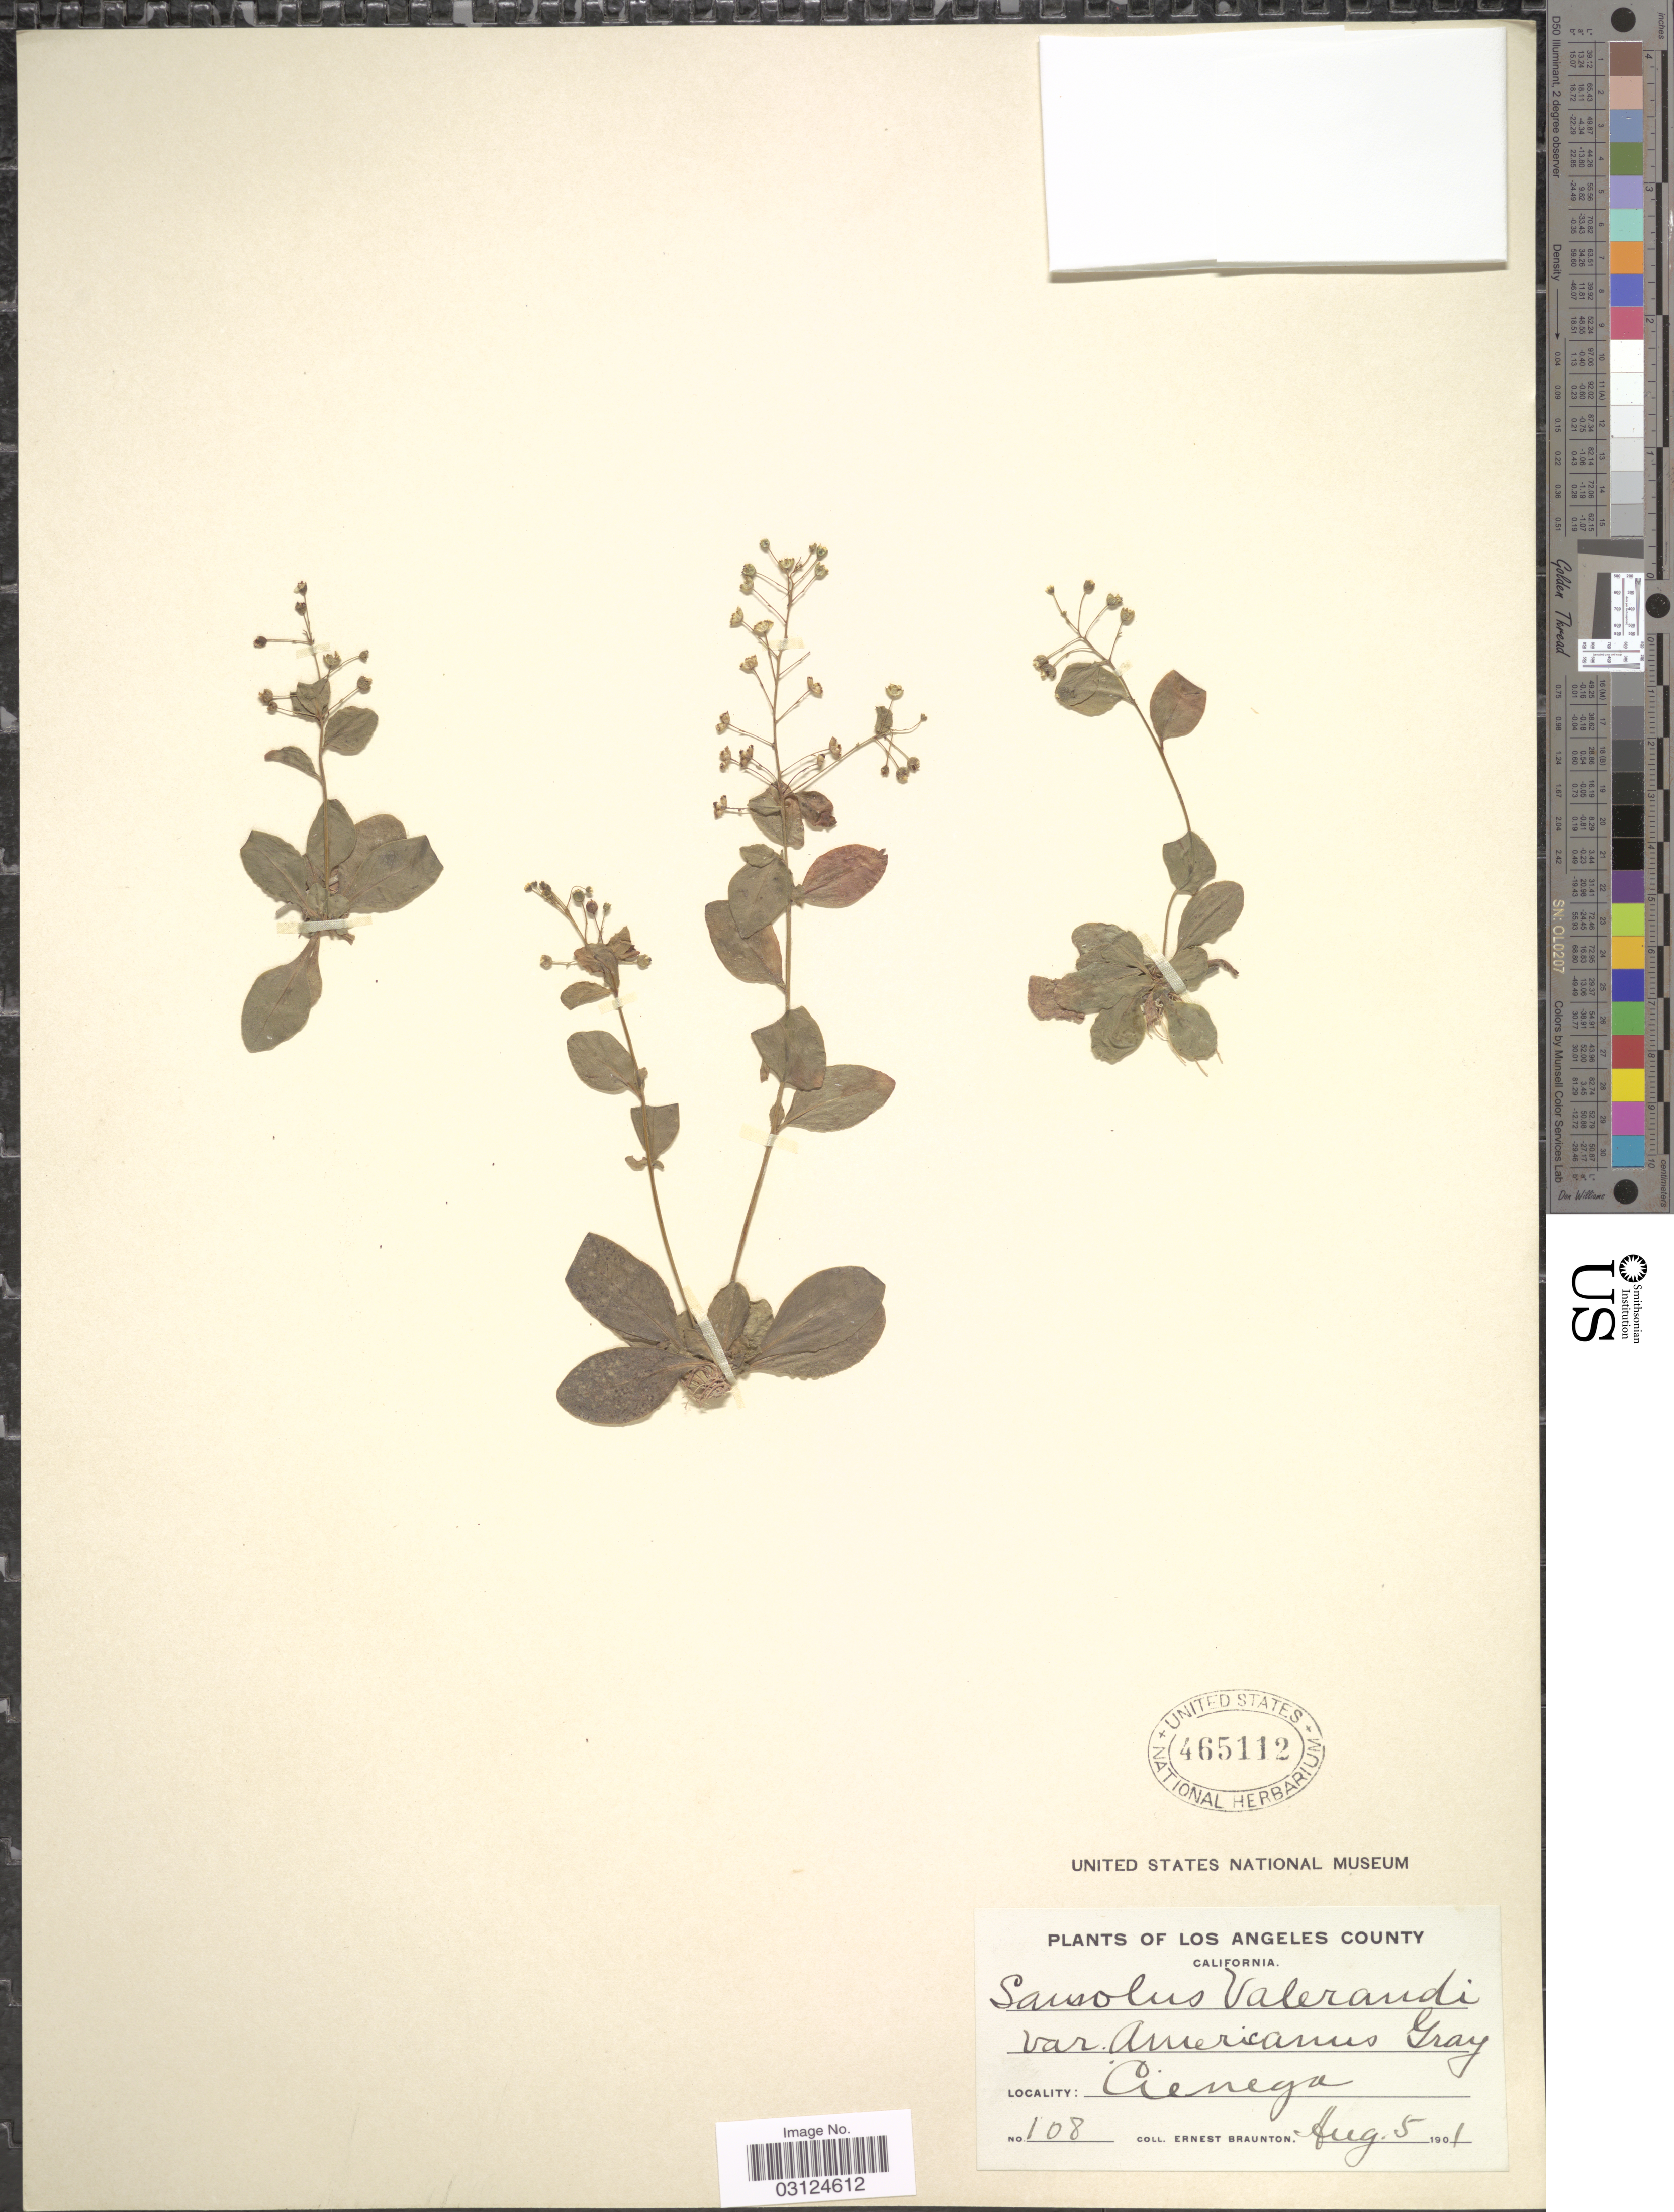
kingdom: Plantae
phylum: Tracheophyta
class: Magnoliopsida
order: Ericales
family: Primulaceae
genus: Samolus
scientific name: Samolus parviflorus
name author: Raf.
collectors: E. Braunton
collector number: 108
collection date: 1901-08-05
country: United States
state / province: California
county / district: Los Angeles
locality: Los Angeles County. Cienega.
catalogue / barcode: US 465112